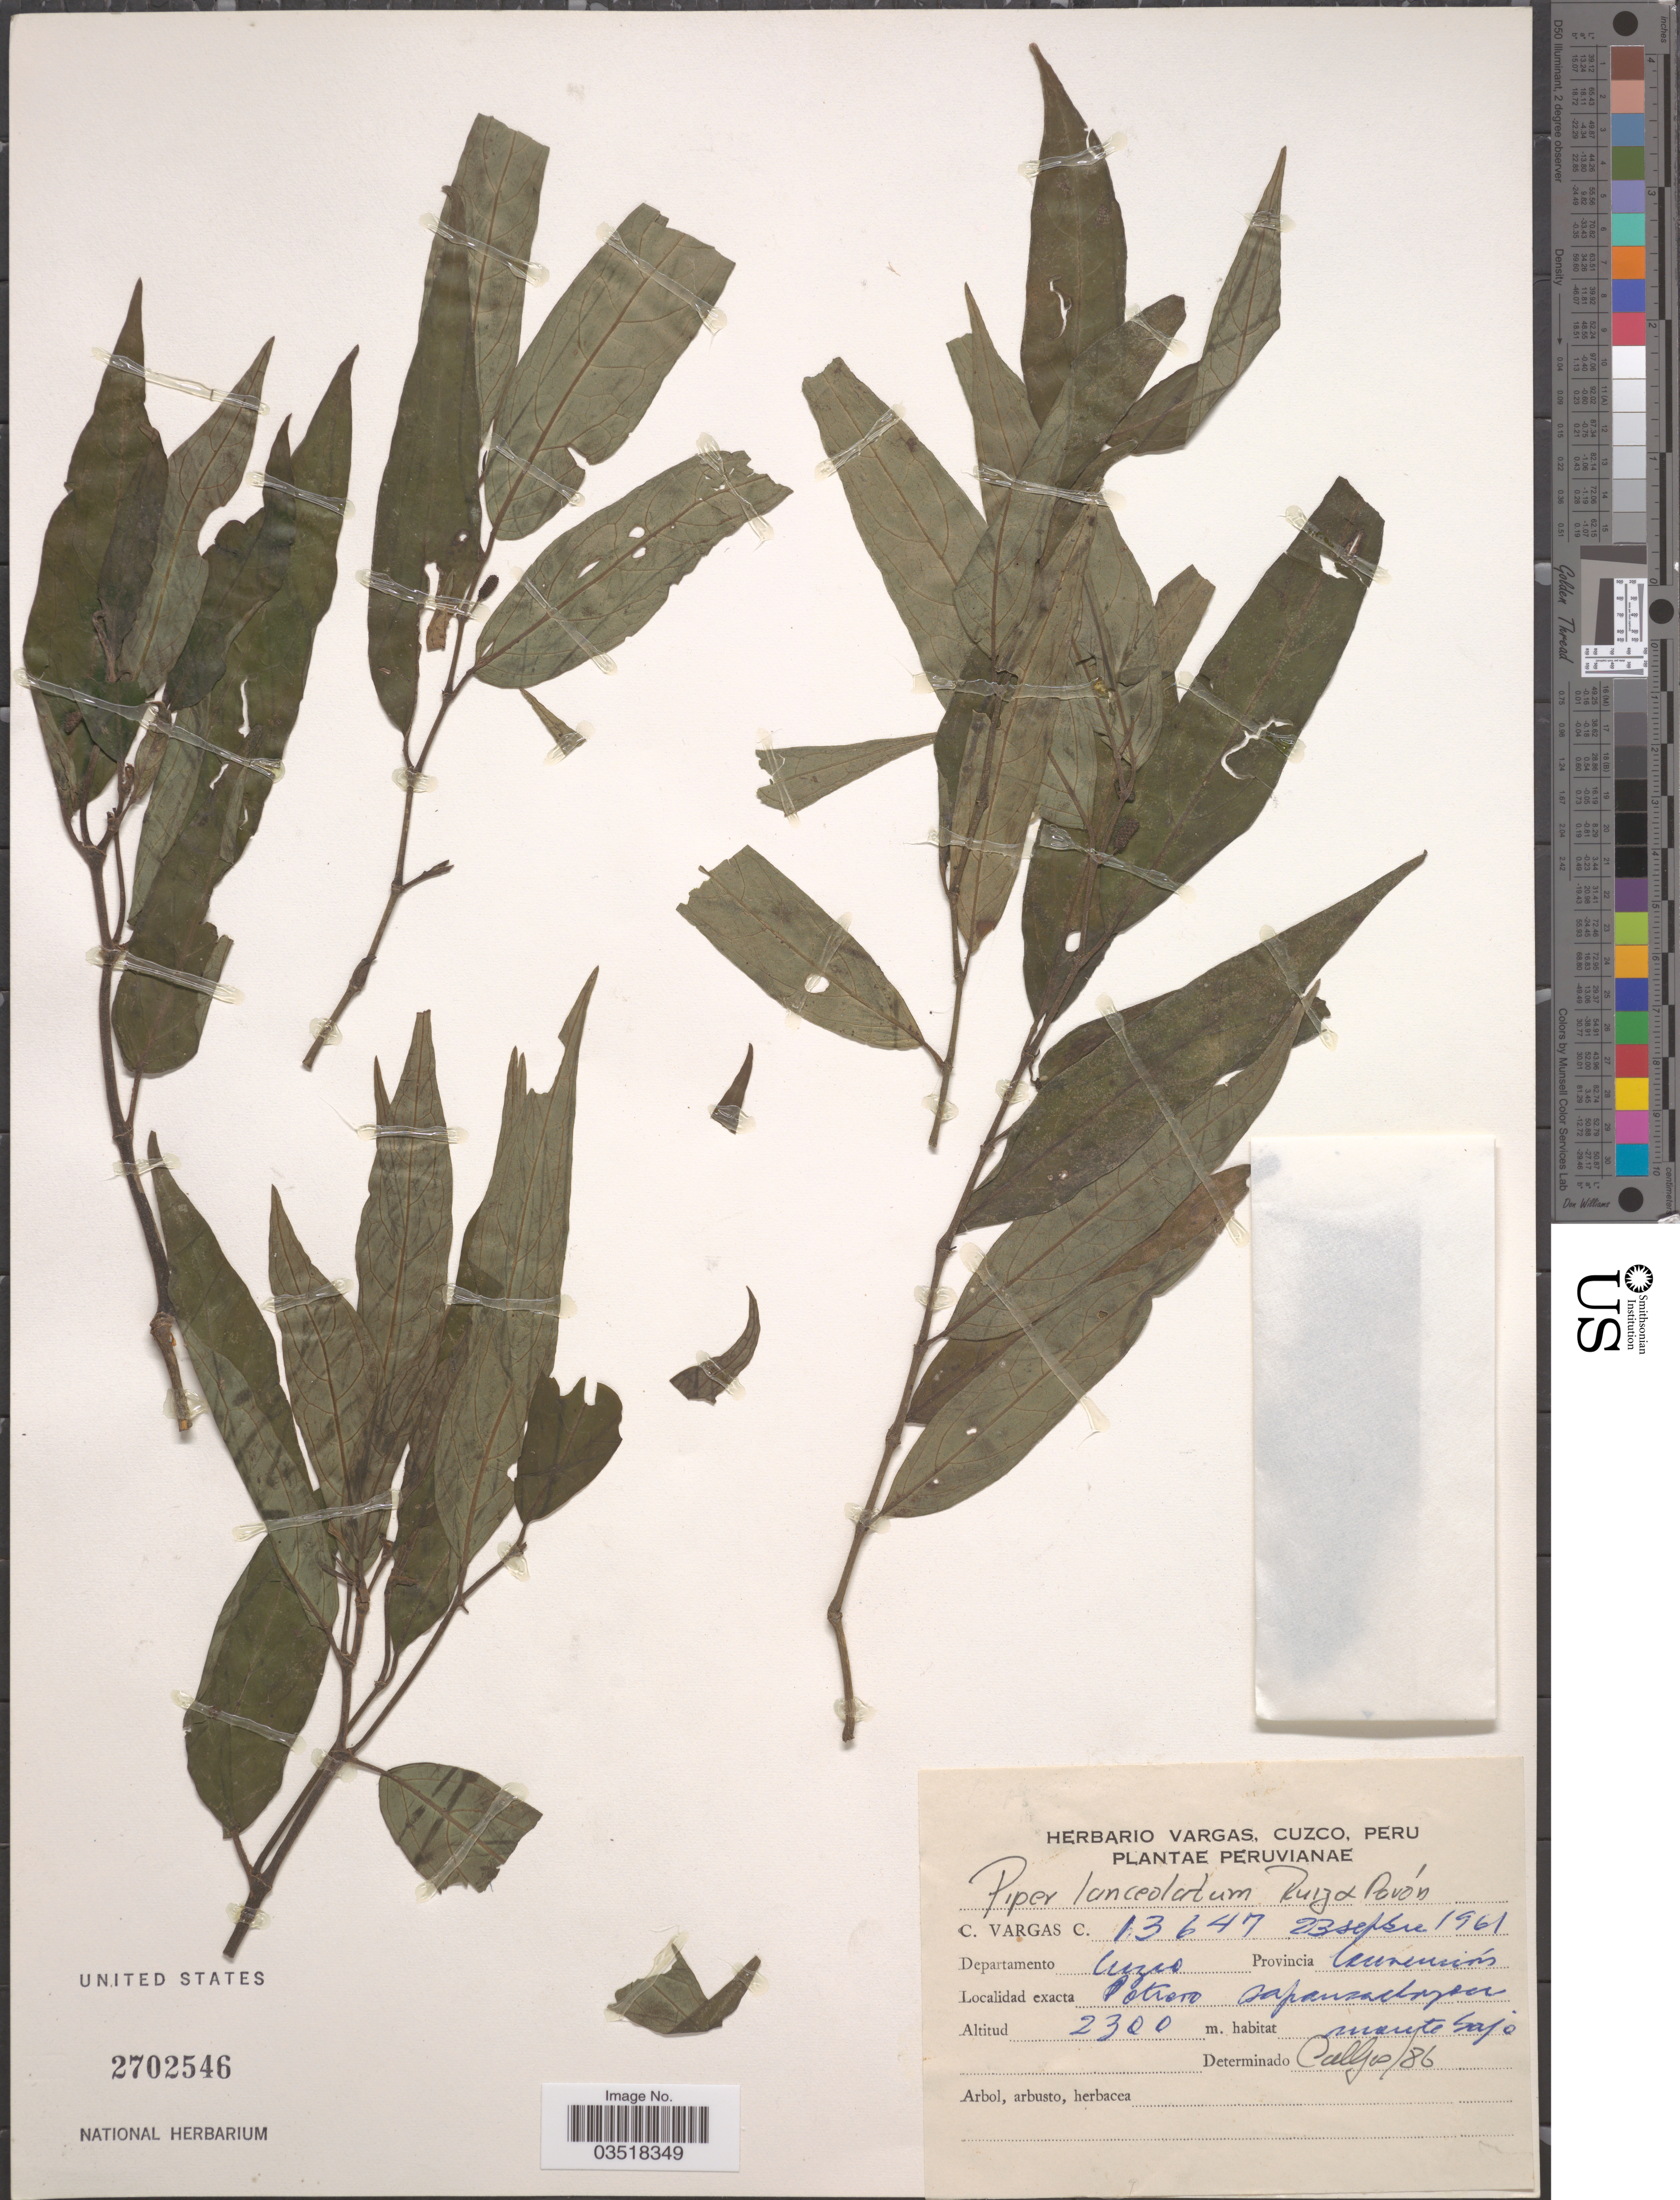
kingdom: Plantae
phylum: Tracheophyta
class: Magnoliopsida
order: Piperales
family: Piperaceae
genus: Piper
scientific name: Piper lanceolatum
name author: Ruiz & Pav.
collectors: C. Vargas Calderón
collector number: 13647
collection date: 1961-09-23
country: Peru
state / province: Cusco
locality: Potrero Sapansachayocc, Monte bajo, Provincia Convención, Departamento Cuzco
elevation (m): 2300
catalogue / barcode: US 2702546